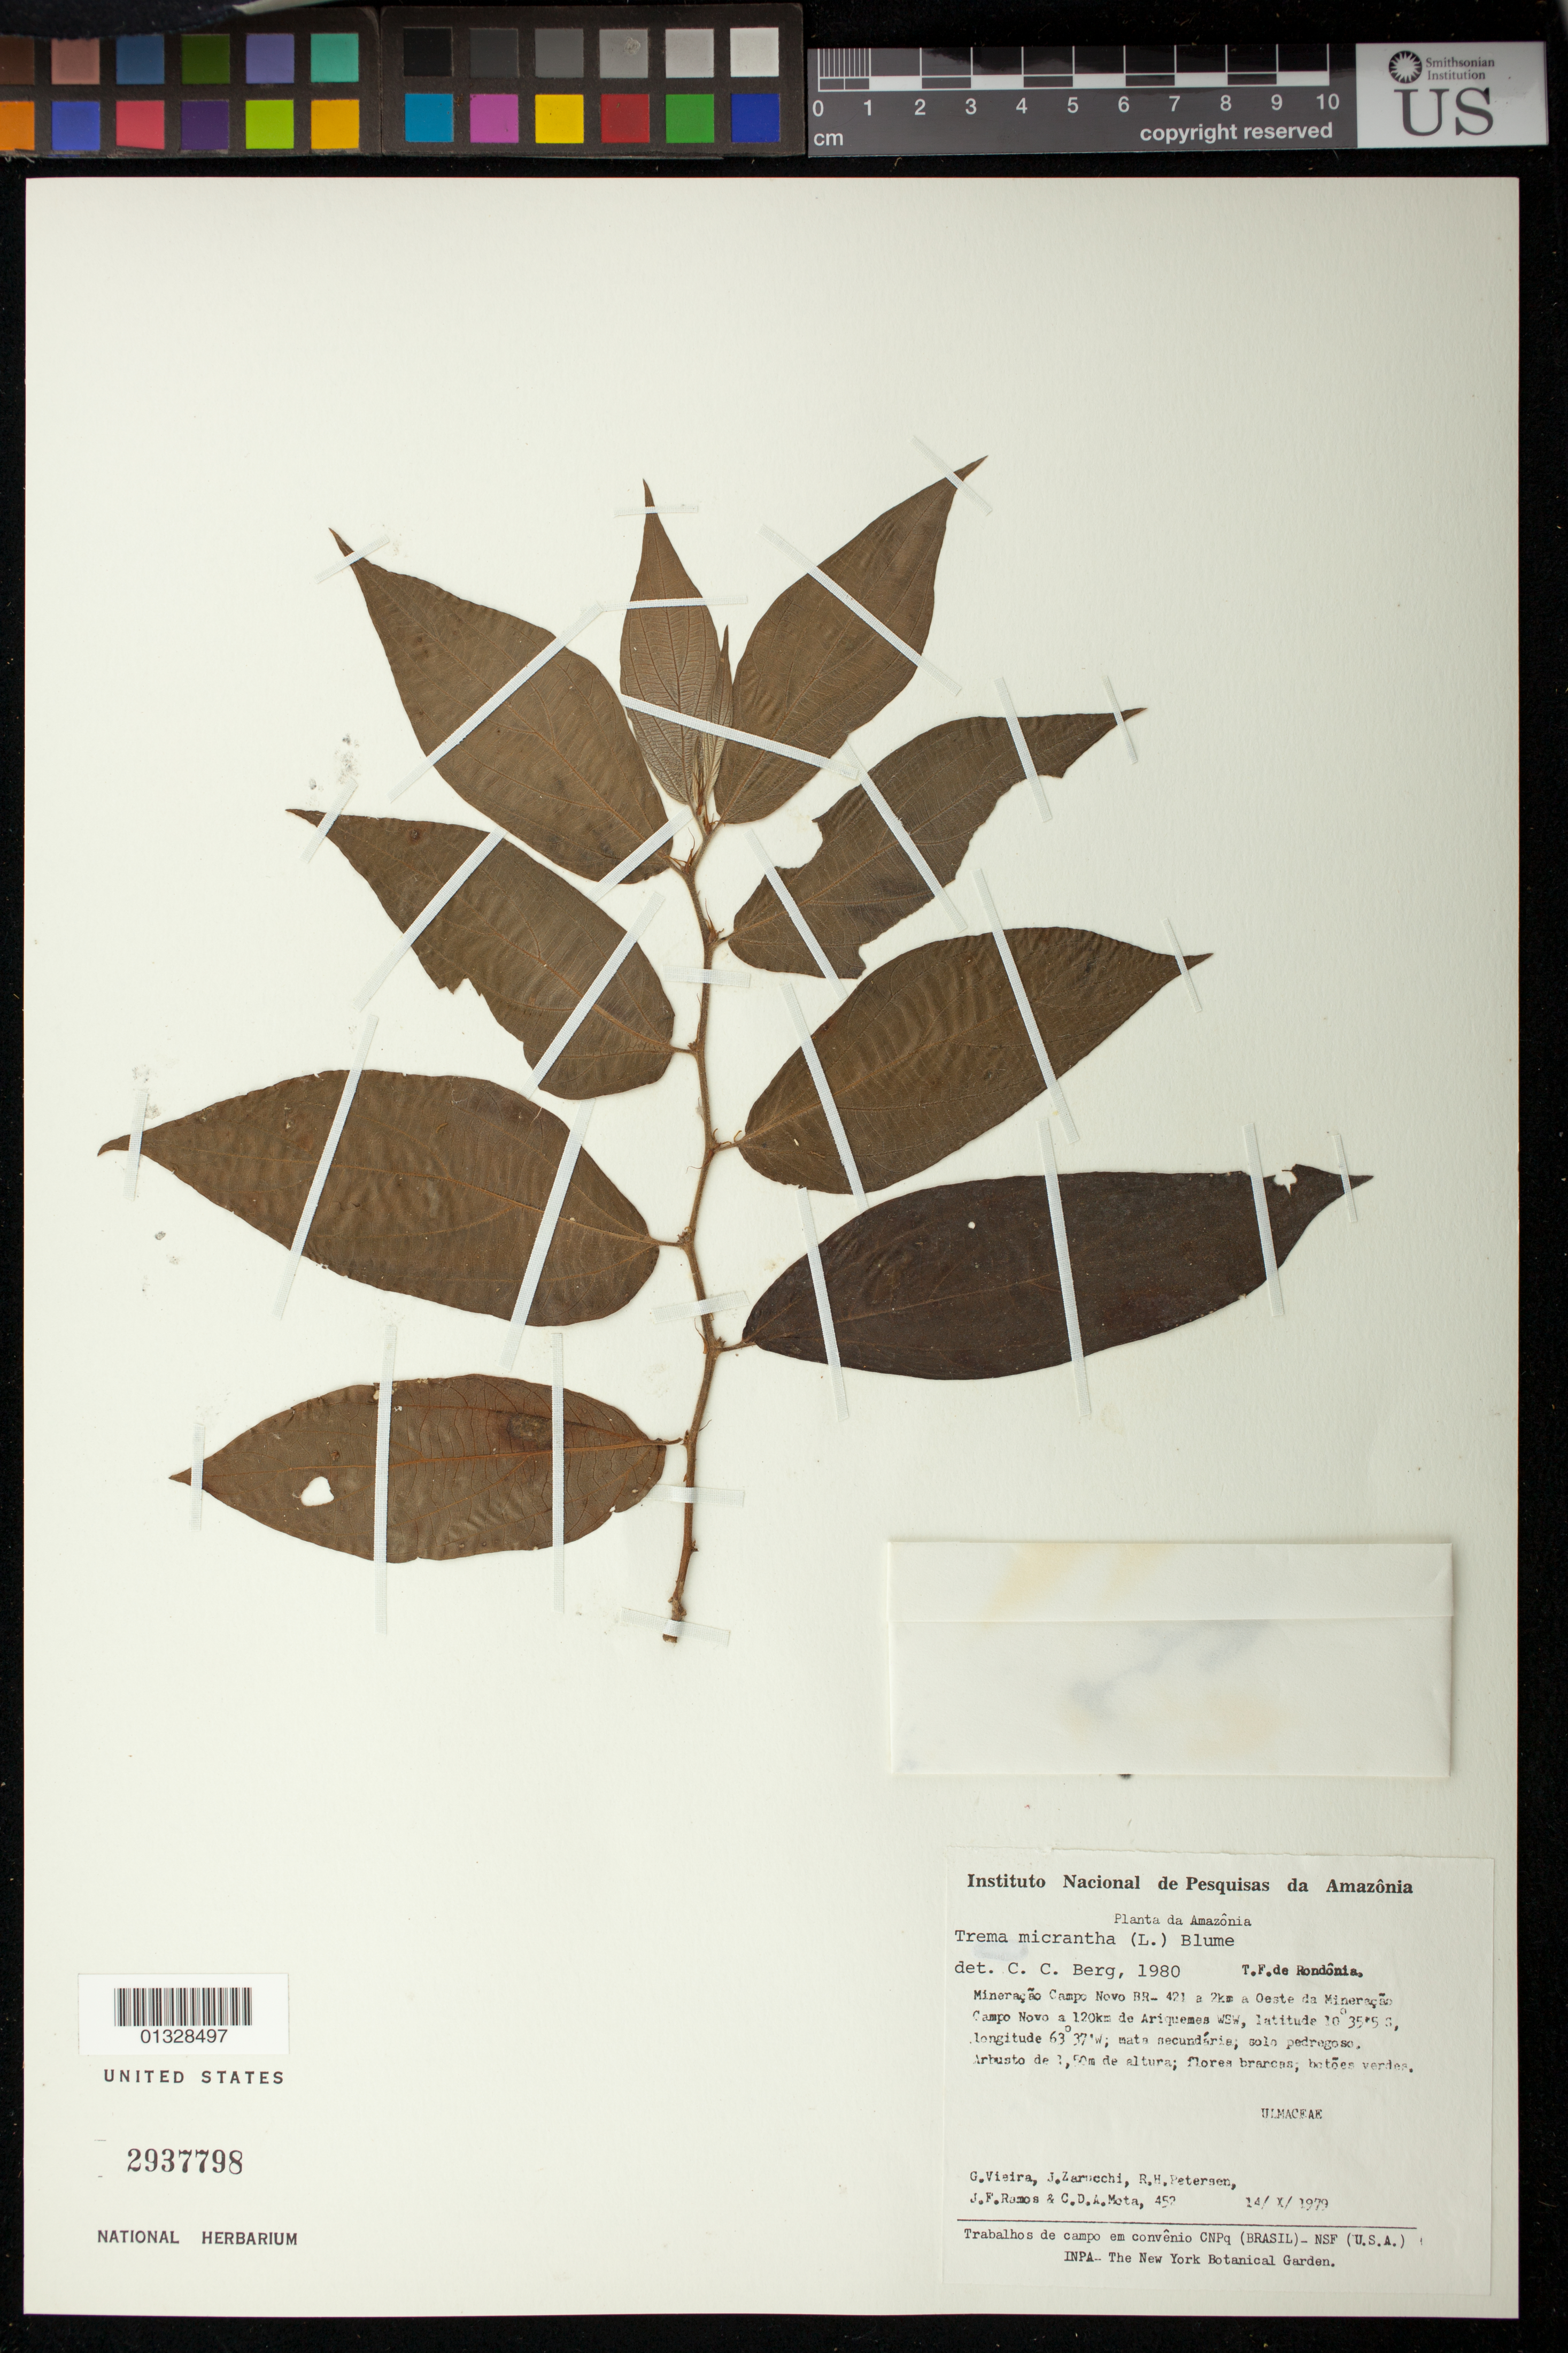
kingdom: Plantae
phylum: Tracheophyta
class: Magnoliopsida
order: Rosales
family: Cannabaceae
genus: Trema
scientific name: Trema micranthum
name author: (L.) Blume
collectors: G. Vieira, J. L. Zarucchi, R. H. Petersen, J. F. Ramos & C. D. A. Mota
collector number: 452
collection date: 1979-10-14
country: Brazil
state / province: Rondônia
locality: Mineração Campo Novo BR-421 a 2 km a Oeste da Mineração Campo Novo a 120 km de Ariquemes WSW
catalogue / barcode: US 2937798